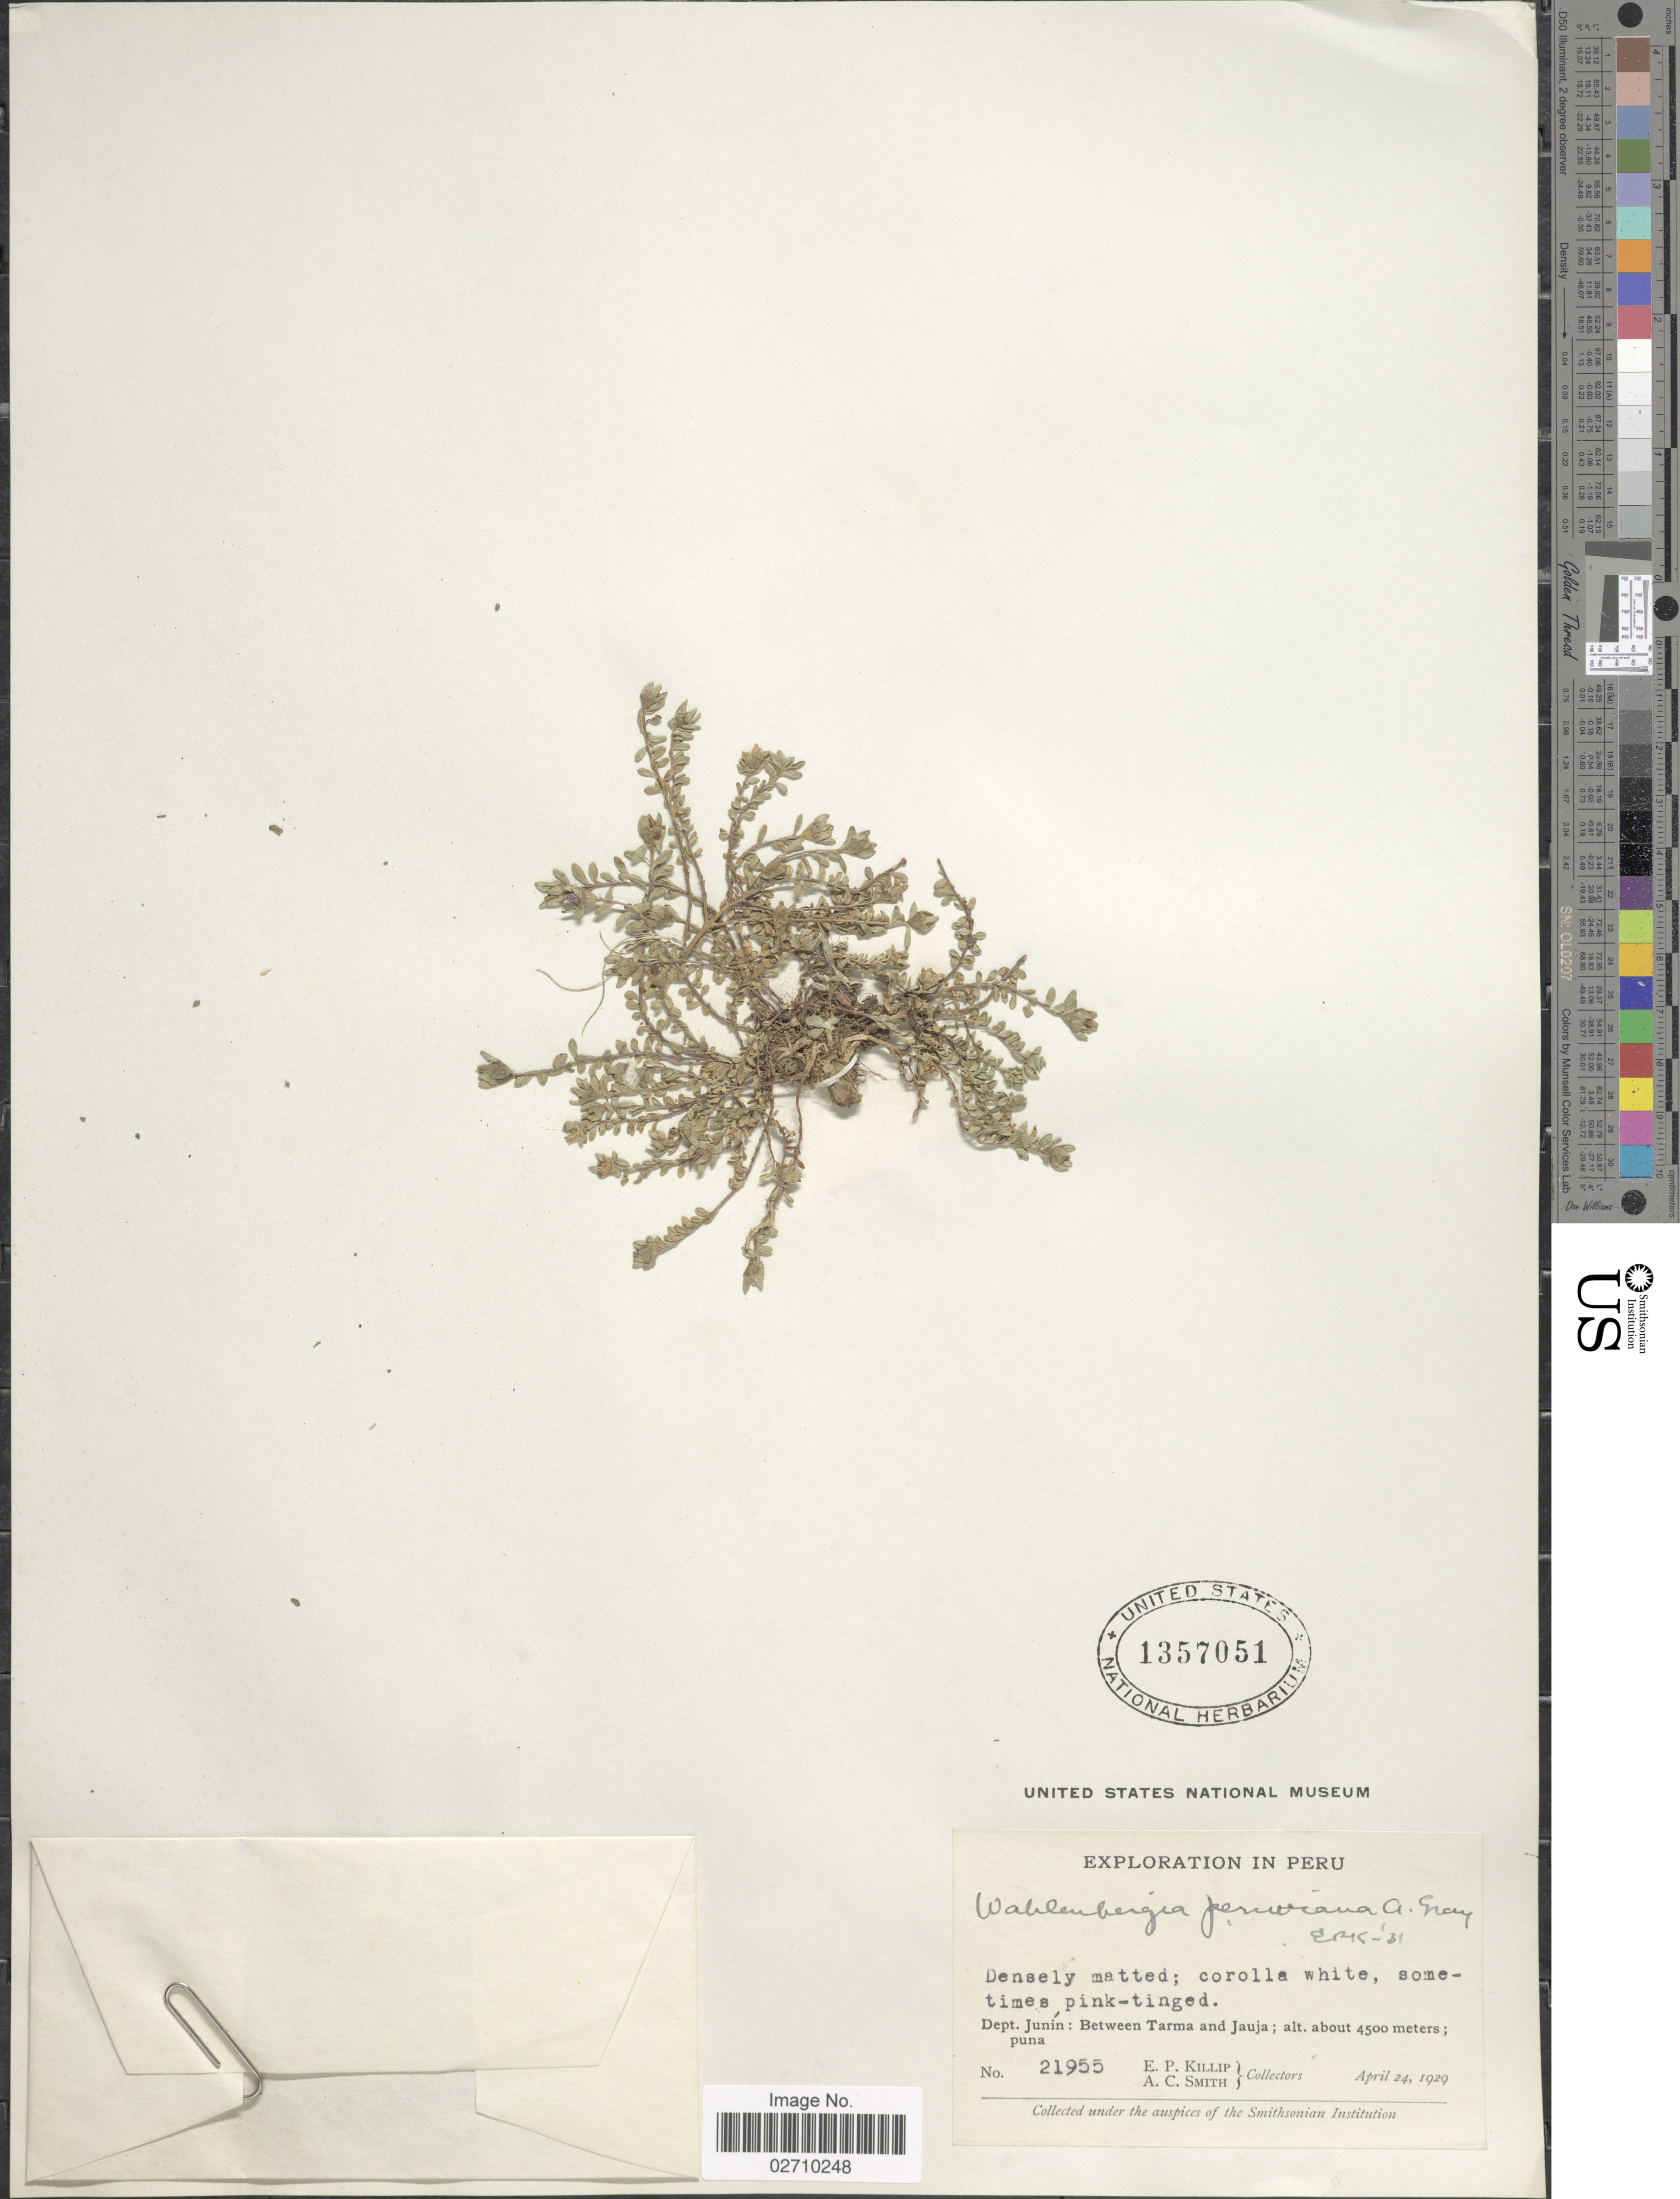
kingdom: Plantae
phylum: Tracheophyta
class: Magnoliopsida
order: Asterales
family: Campanulaceae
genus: Wahlenbergia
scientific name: Wahlenbergia peruviana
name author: A. Gray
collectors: E. P. Killip & A. C. Smith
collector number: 21955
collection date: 1929-04-24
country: Peru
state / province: Junín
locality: Between Tarma and Jauja; puna.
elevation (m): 4500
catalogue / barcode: US 1357051